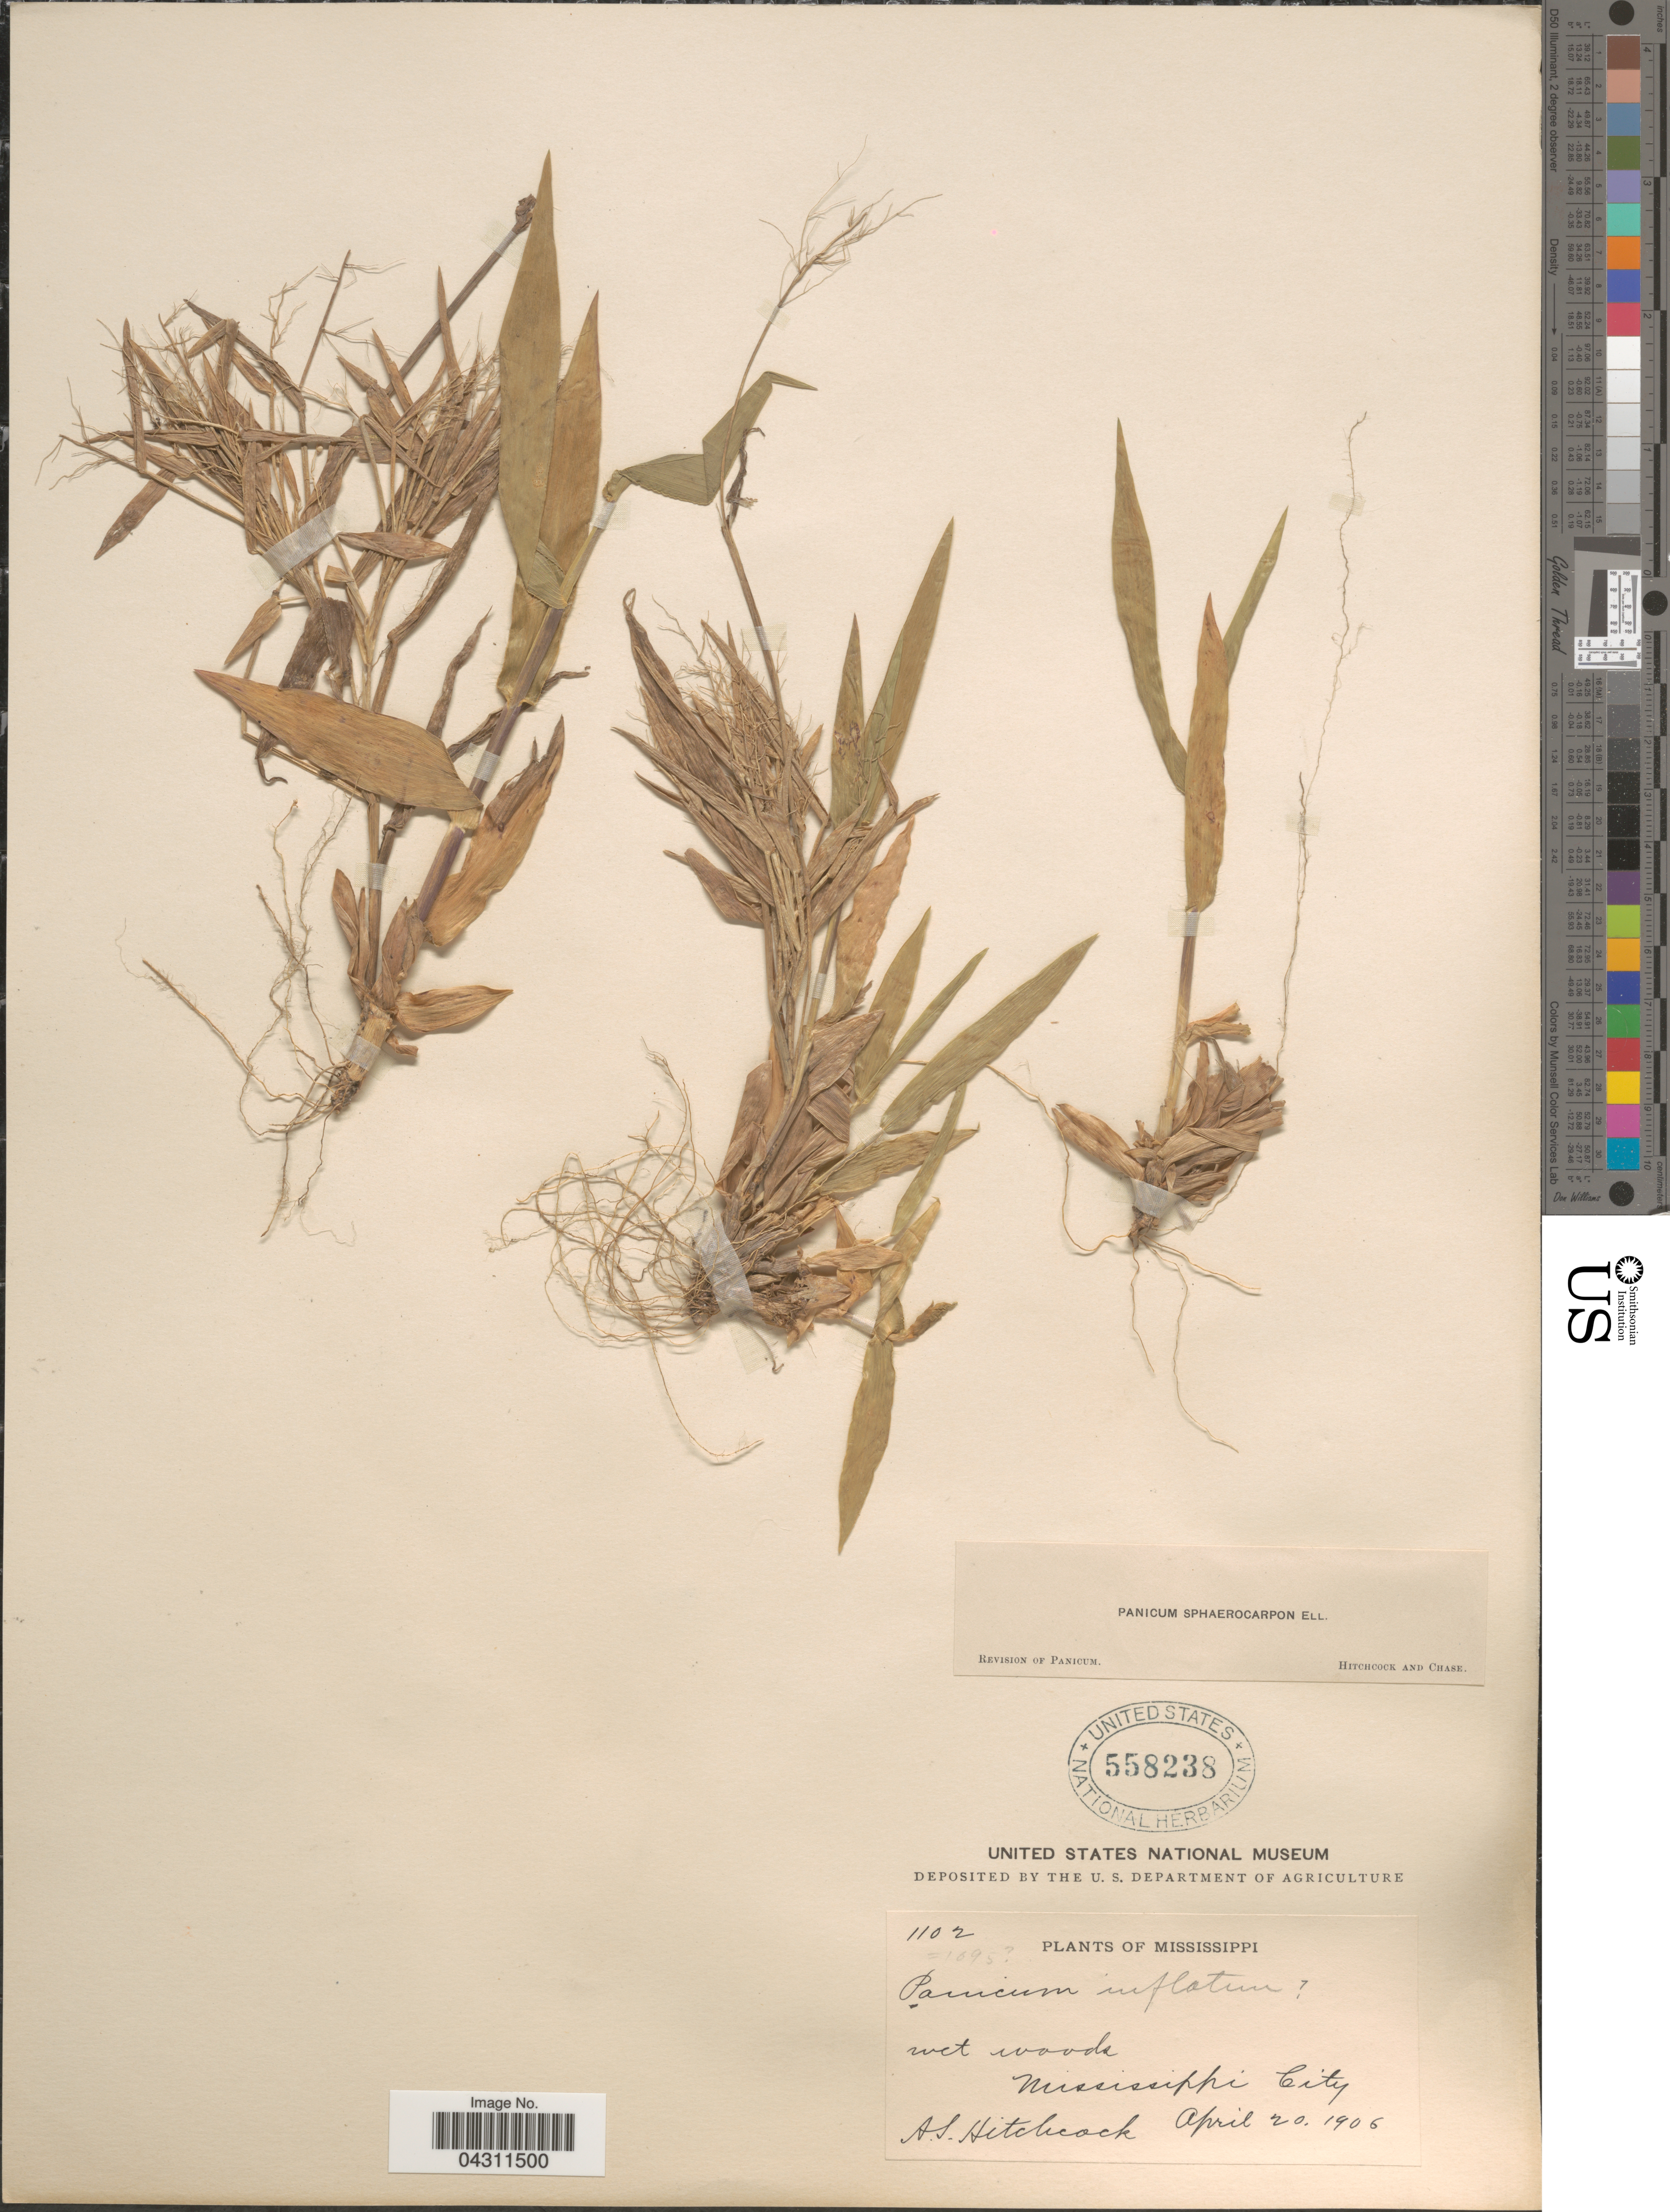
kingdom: Plantae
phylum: Tracheophyta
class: Liliopsida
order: Poales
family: Poaceae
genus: Dichanthelium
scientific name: Dichanthelium sphaerocarpon var. sphaerocarpon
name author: (Elliott) Gould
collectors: A. S. Hitchcock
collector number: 1102=1095?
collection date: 1906-04-20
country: United States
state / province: Mississippi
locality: Wet woods. Mississippi City.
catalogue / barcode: US 558238